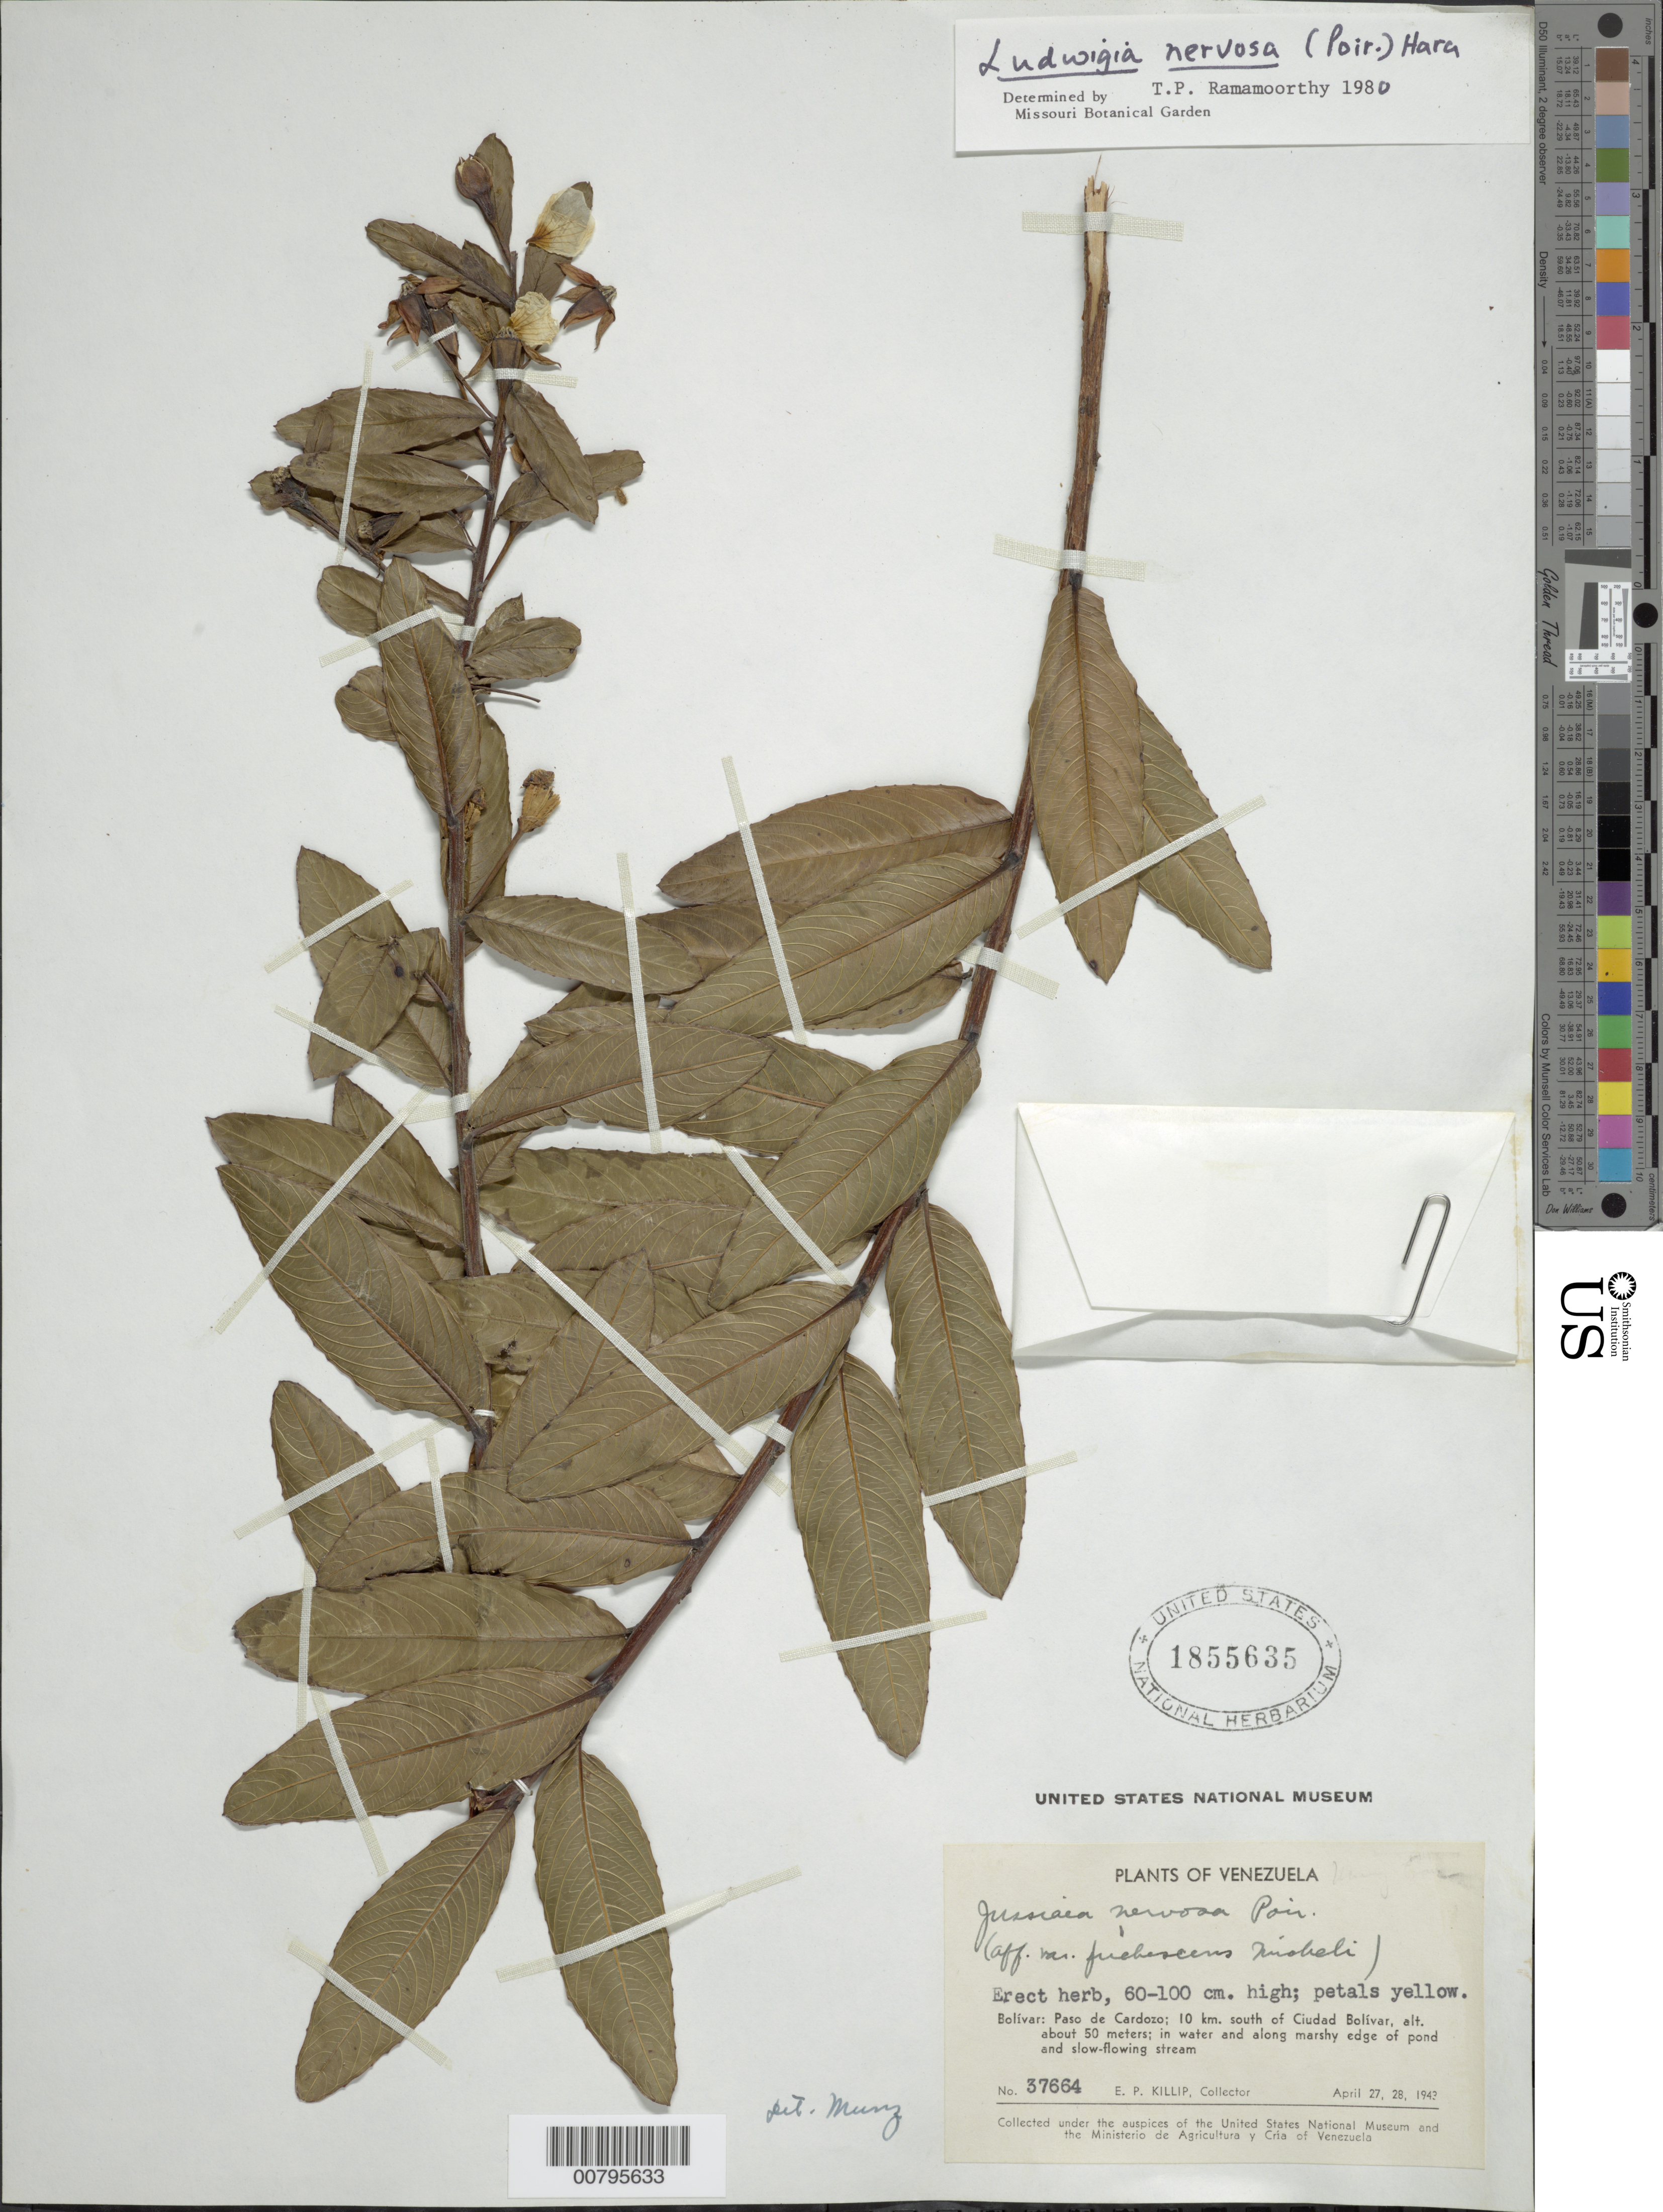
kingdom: Plantae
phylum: Tracheophyta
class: Magnoliopsida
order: Myrtales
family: Onagraceae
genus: Ludwigia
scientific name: Ludwigia nervosa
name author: (Poir.) H. Hara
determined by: Munz, --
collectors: E. P. Killip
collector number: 37664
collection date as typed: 27-Apr-43 to 28-Apr-43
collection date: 1943-04-27/1943-04-28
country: Venezuela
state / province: Bolívar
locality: Paso de Cardozo; 10 km south of Ciudad Bolívar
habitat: In water and along marshy edge of pond and slow-flowing stream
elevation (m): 50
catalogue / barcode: US 1855635